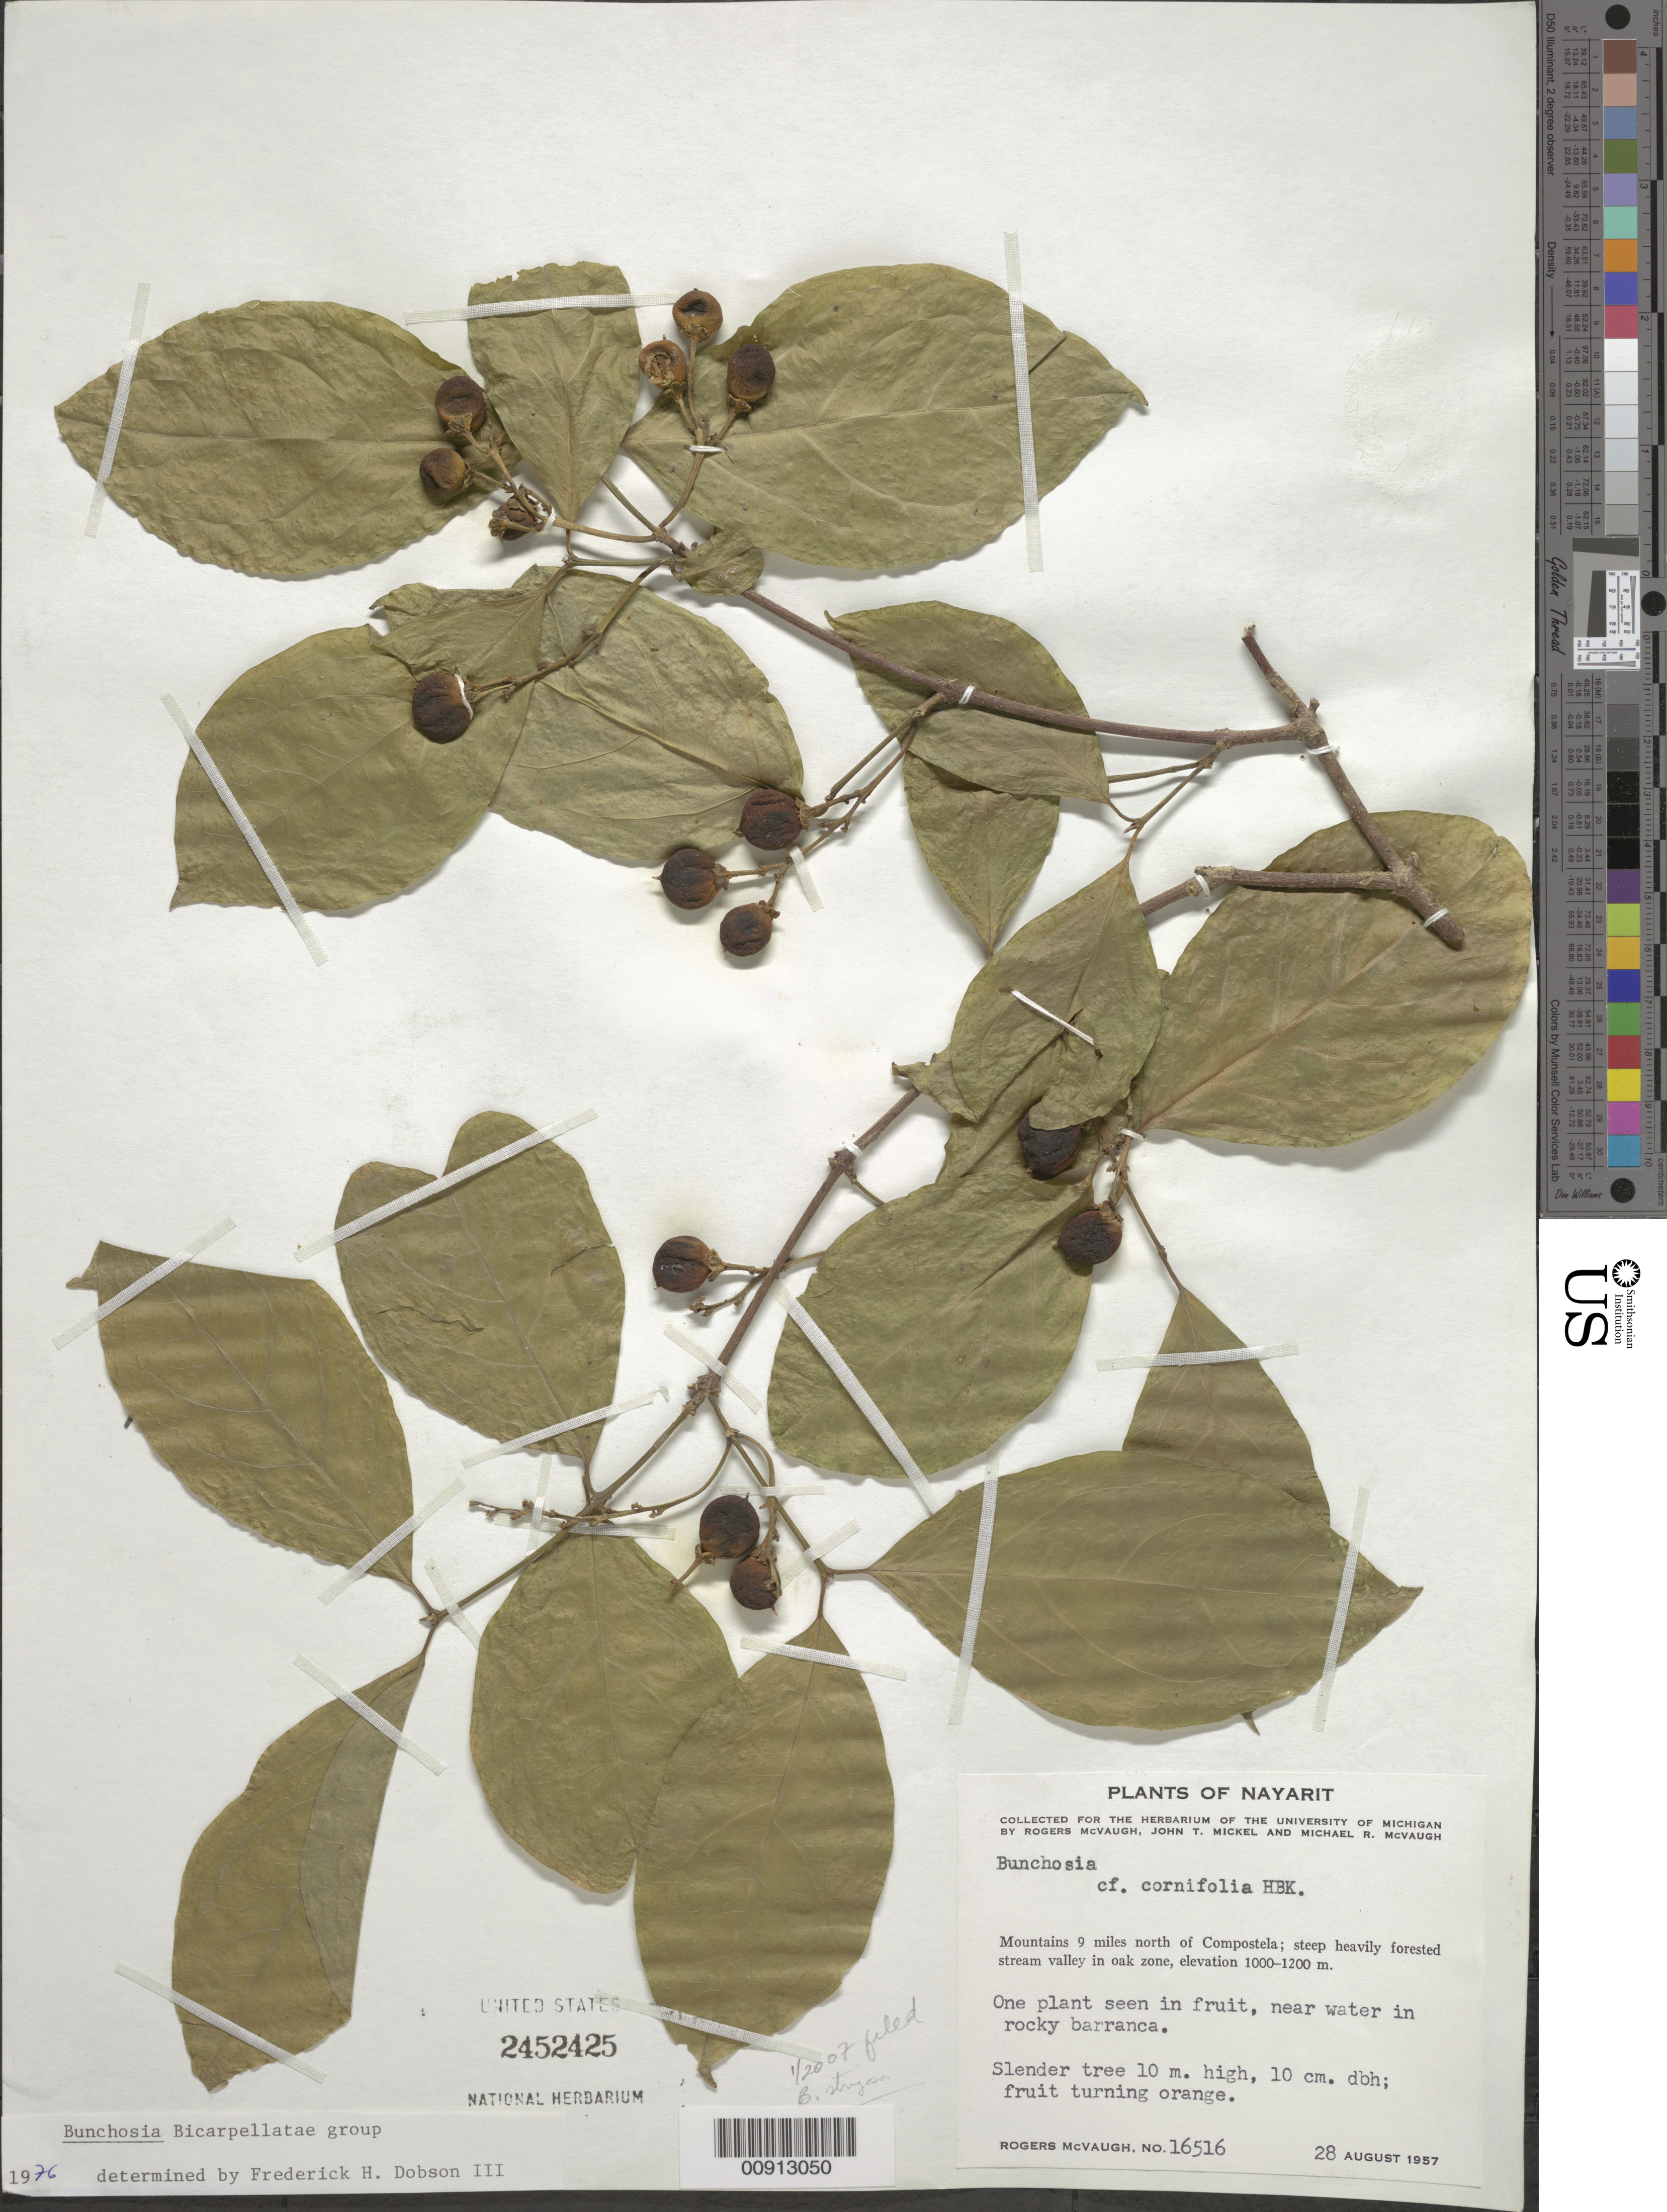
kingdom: Plantae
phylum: Tracheophyta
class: Magnoliopsida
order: Malpighiales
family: Malpighiaceae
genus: Bunchosia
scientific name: Bunchosia strigosa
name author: Schltdl.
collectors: R. McVaugh, J. T. Mickel & M. R. McVaugh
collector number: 16516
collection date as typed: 28 Aug 1957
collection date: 1957-08-28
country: Mexico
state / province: Nayarit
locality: Mountains 9 miles north of Compostela.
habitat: Steep heavily forested stream valley in oak zone. One plant seen in fruit near water in rocky barranca.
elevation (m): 1200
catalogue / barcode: US 2452425